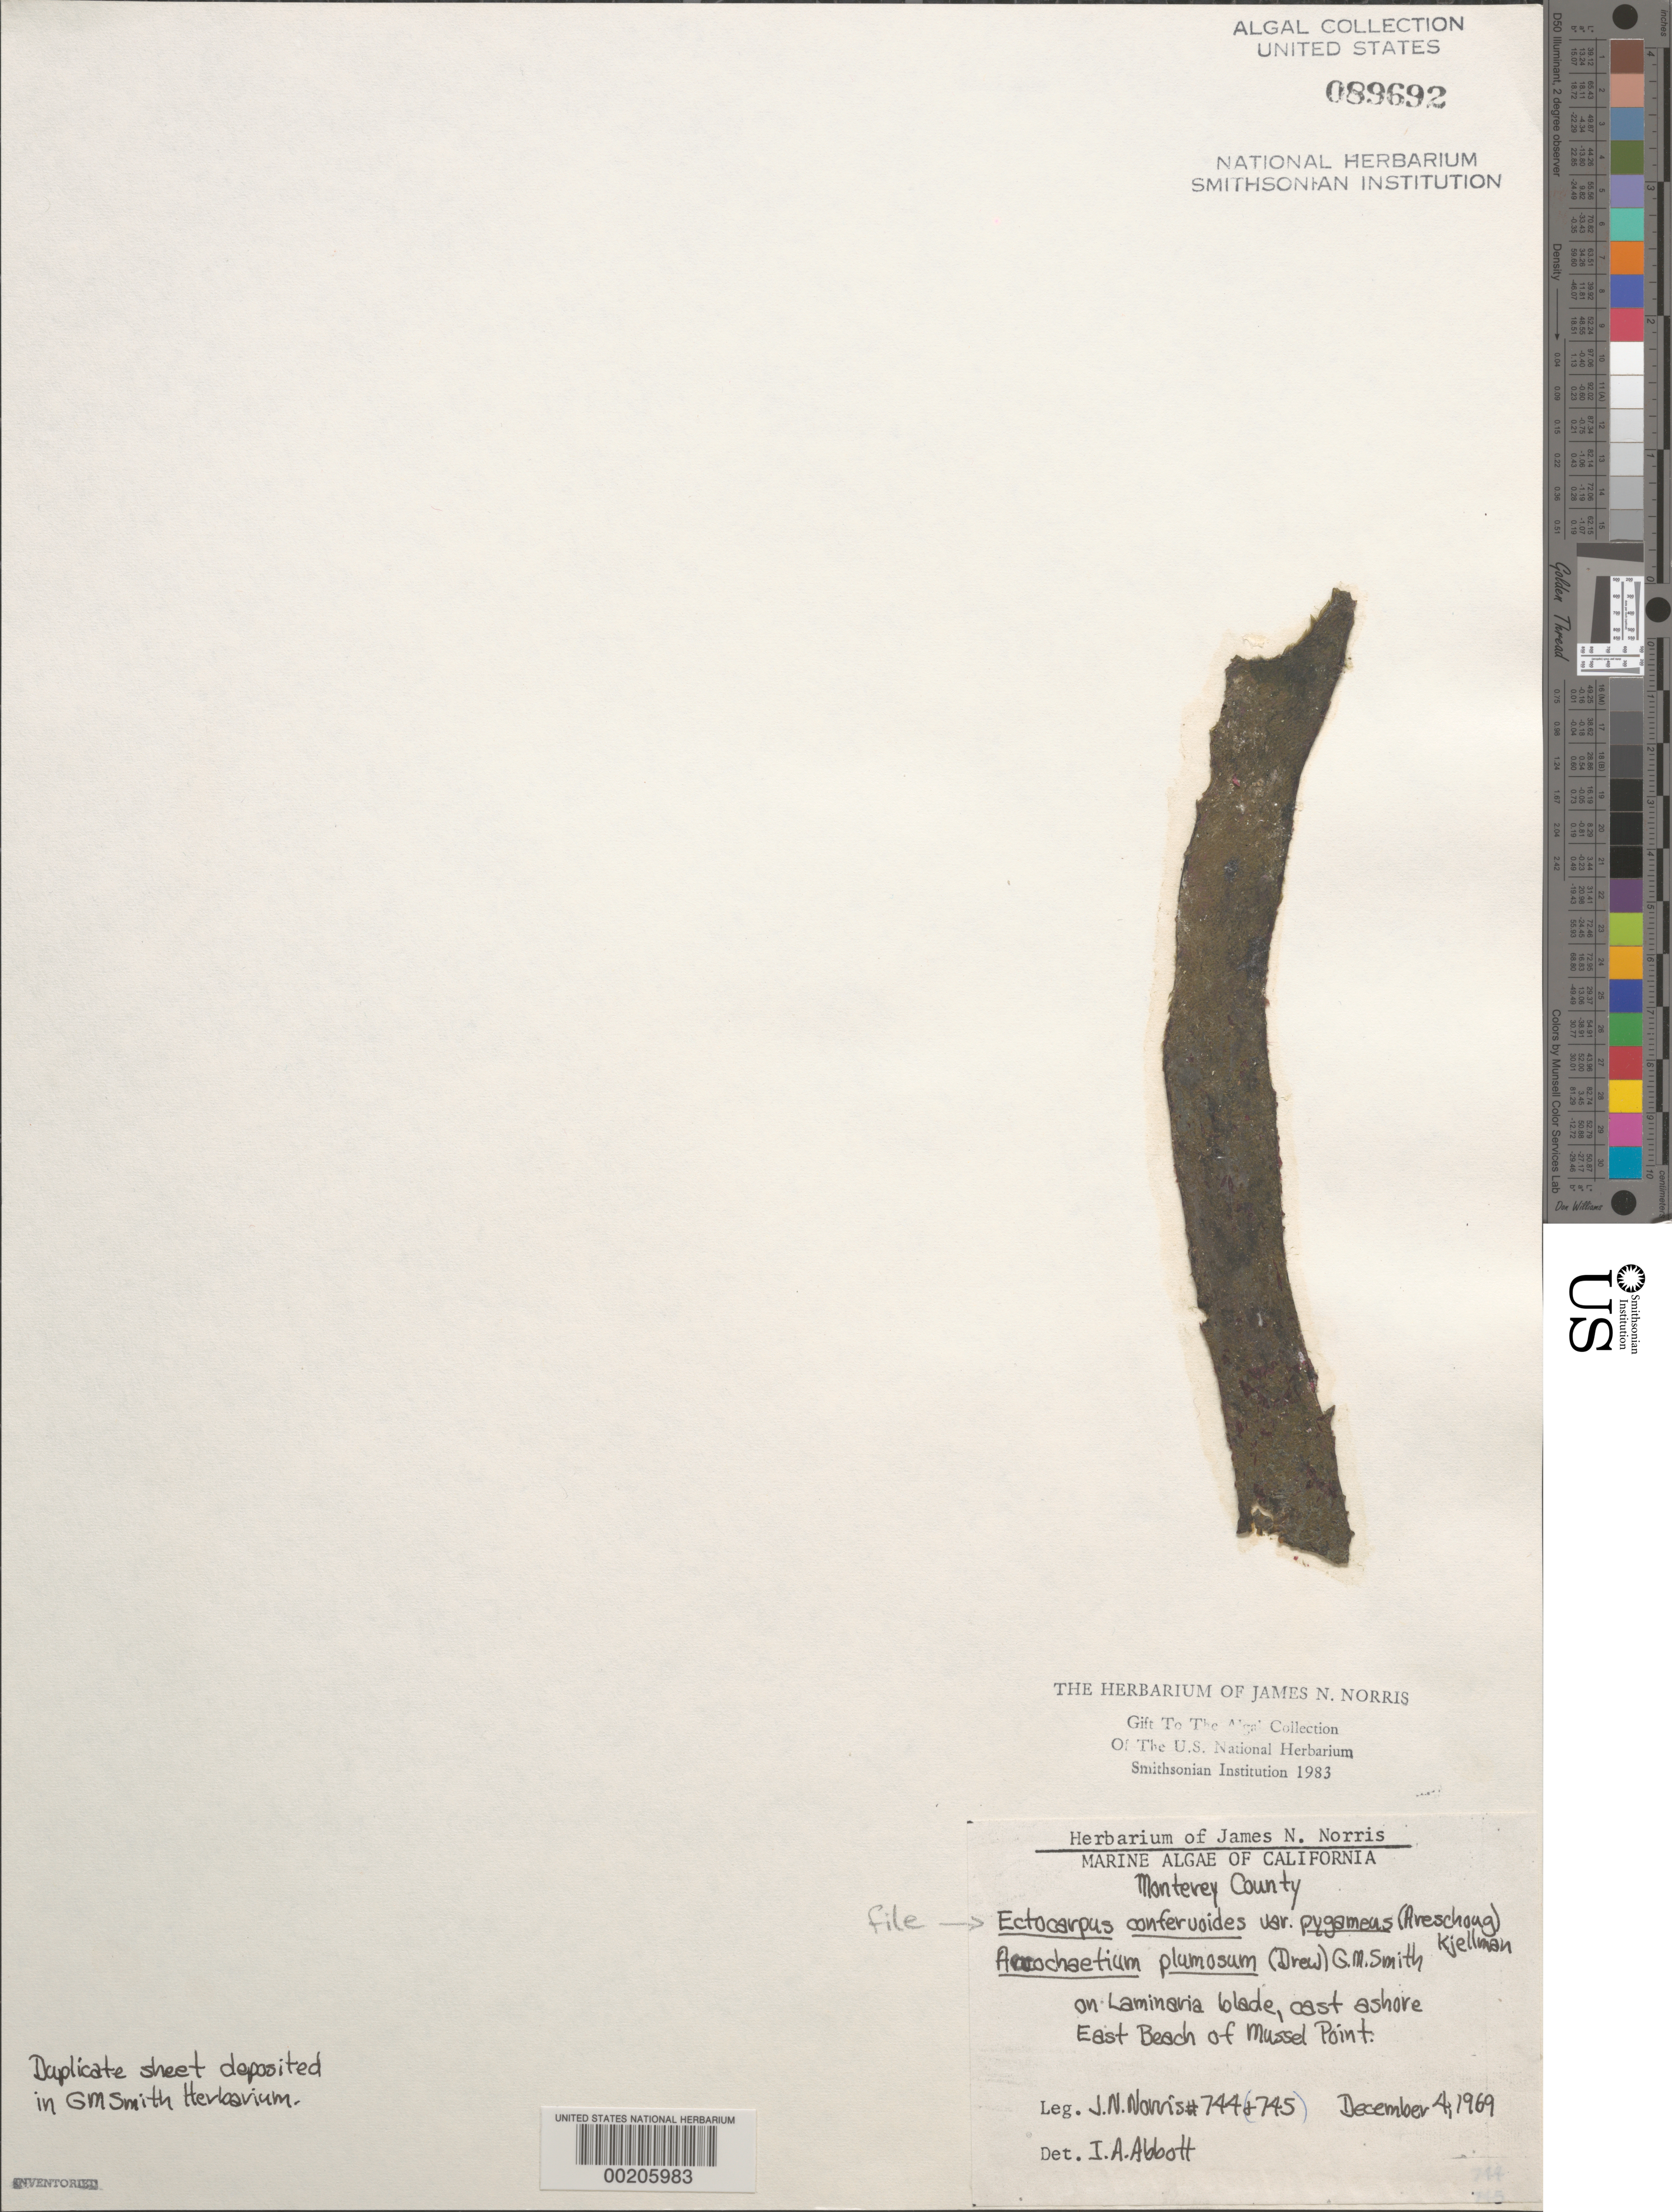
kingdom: Chromista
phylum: Ochrophyta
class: Phaeophyceae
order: Ectocarpales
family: Ectocarpaceae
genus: Ectocarpus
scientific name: Ectocarpus siliculosus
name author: (Dillwyn) Lyngbye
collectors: J. N. Norris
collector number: JN-744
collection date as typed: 04 Dec 1969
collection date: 1969-12-04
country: United States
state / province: California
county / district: Monterey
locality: East Beach, Mussel Point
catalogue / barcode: US 89692